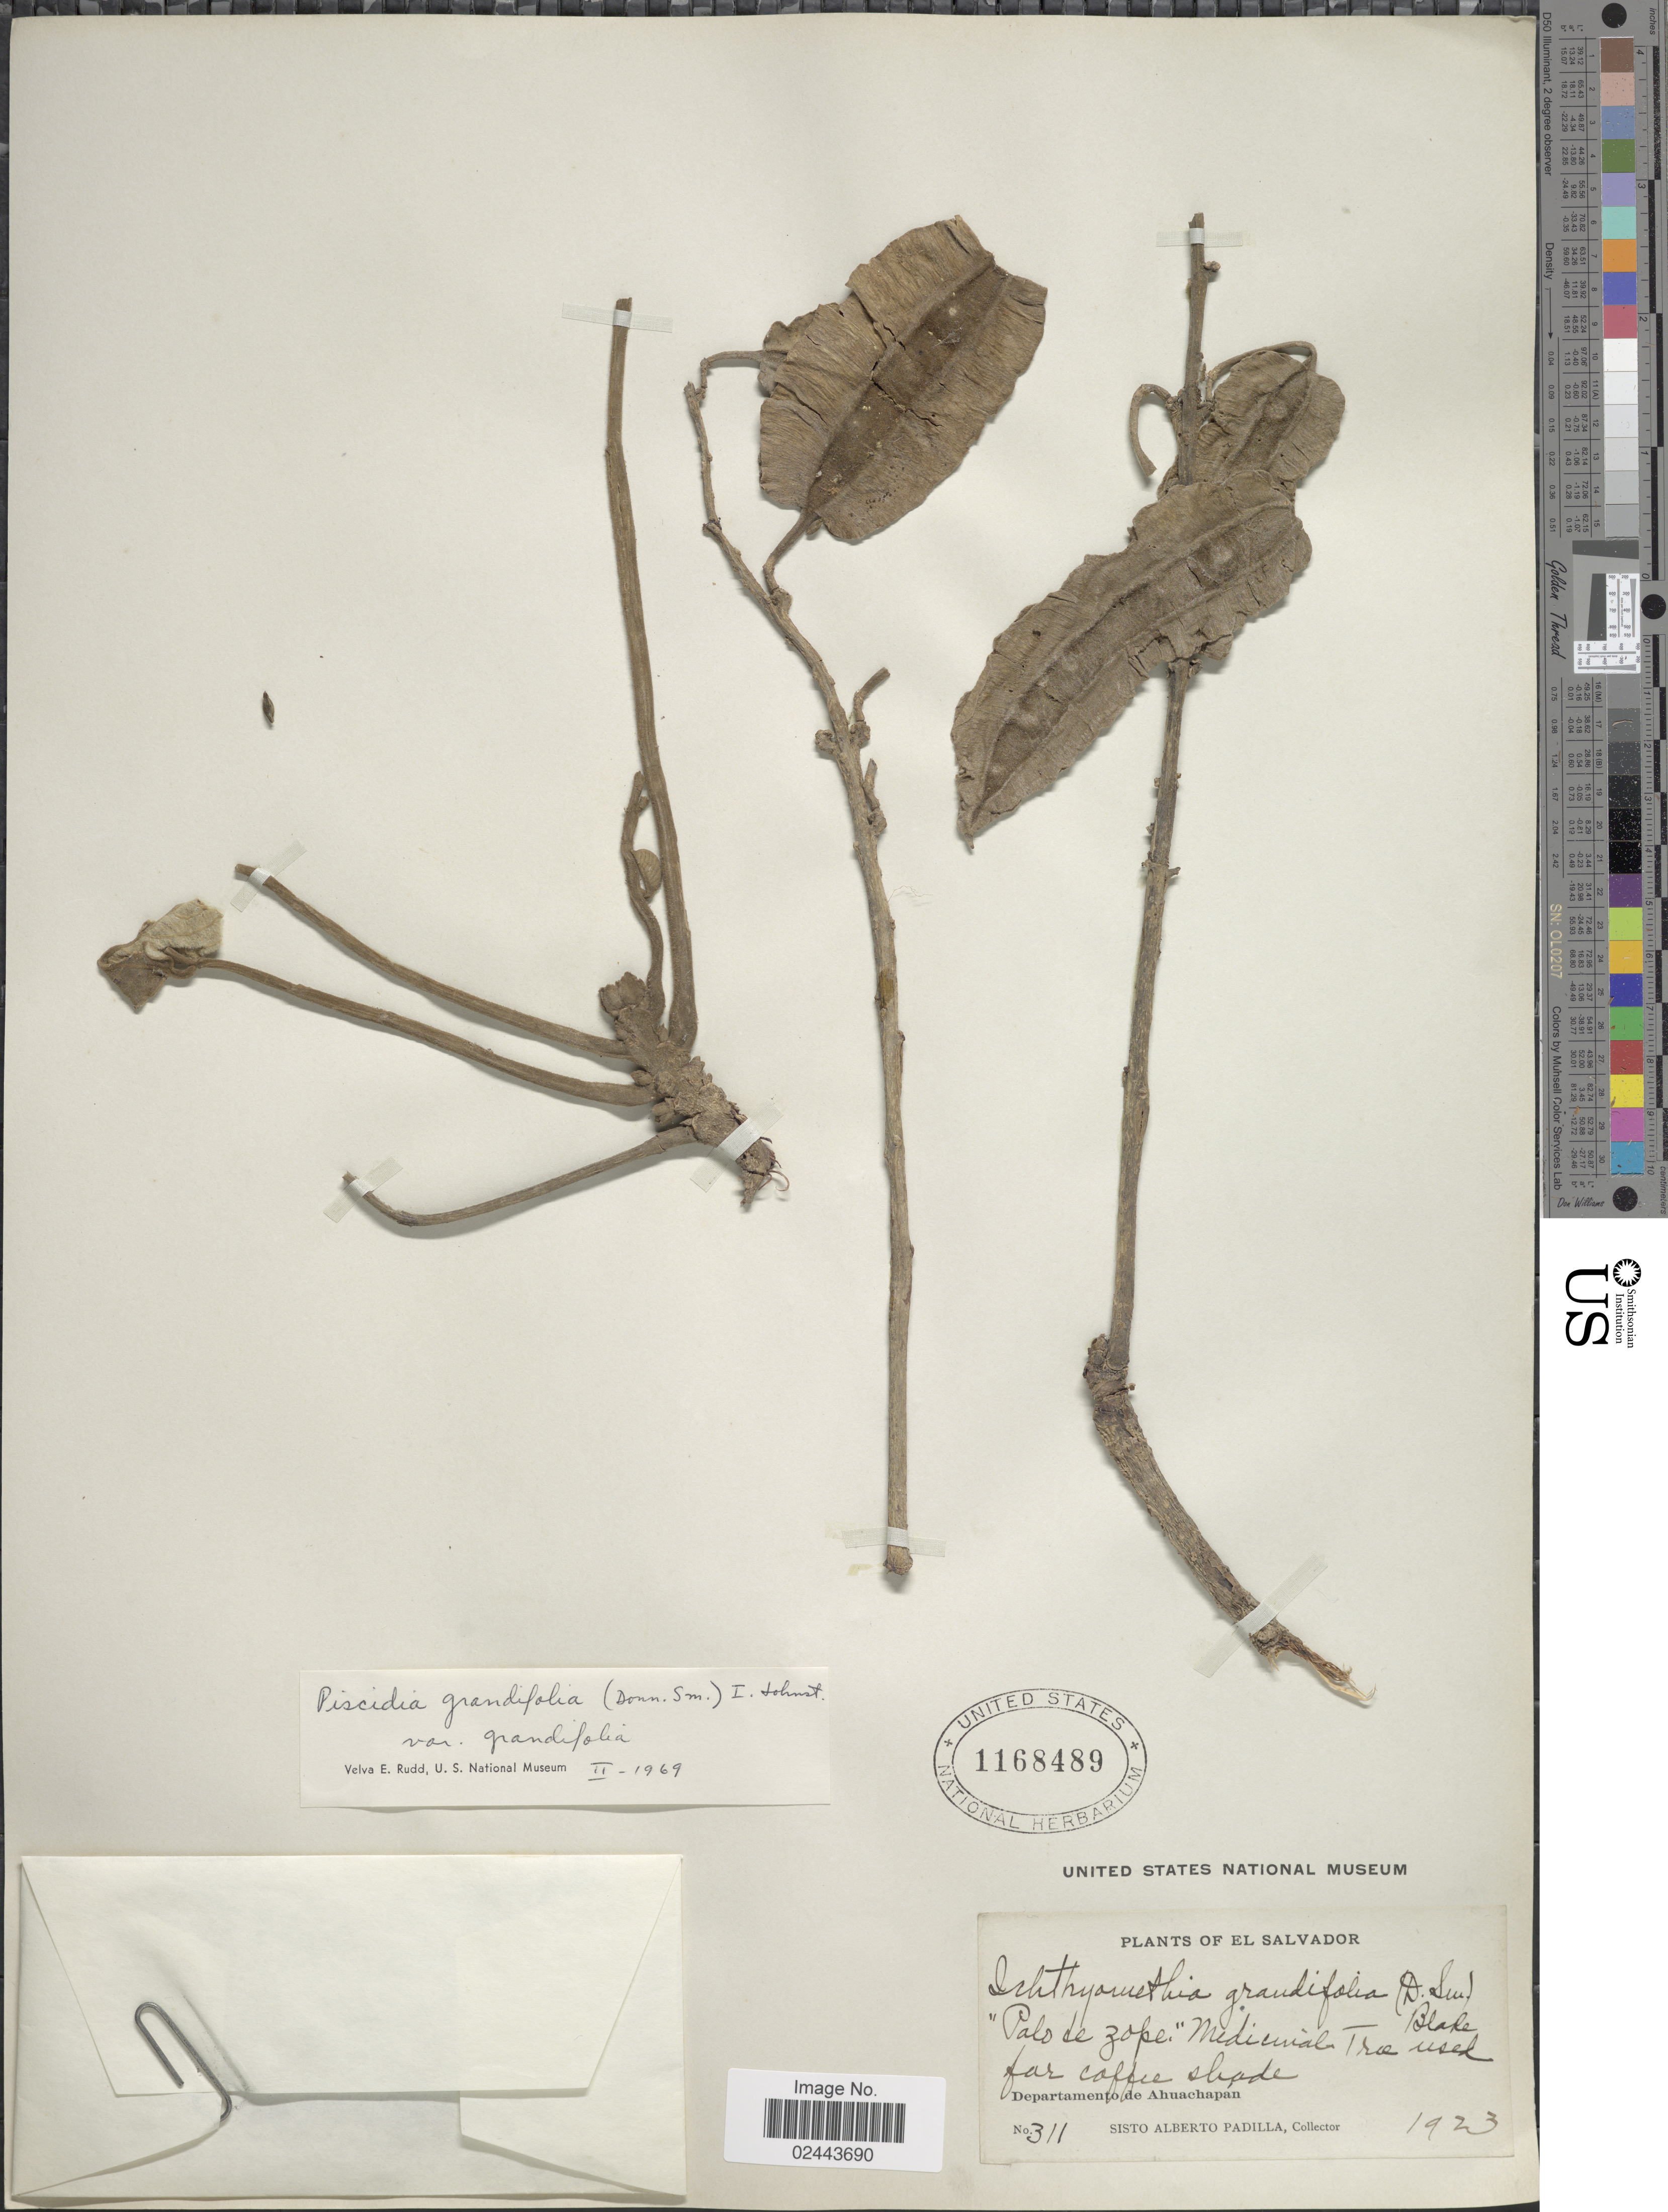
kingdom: Plantae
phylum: Tracheophyta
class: Magnoliopsida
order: Fabales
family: Fabaceae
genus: Piscidia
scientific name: Piscidia grandifolia var. grandifolia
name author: (Donn. Sm.) I.M. Johnst.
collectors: S. A. Padilla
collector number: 311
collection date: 1923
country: El Salvador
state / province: Ahuachapan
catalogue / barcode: US 1168489